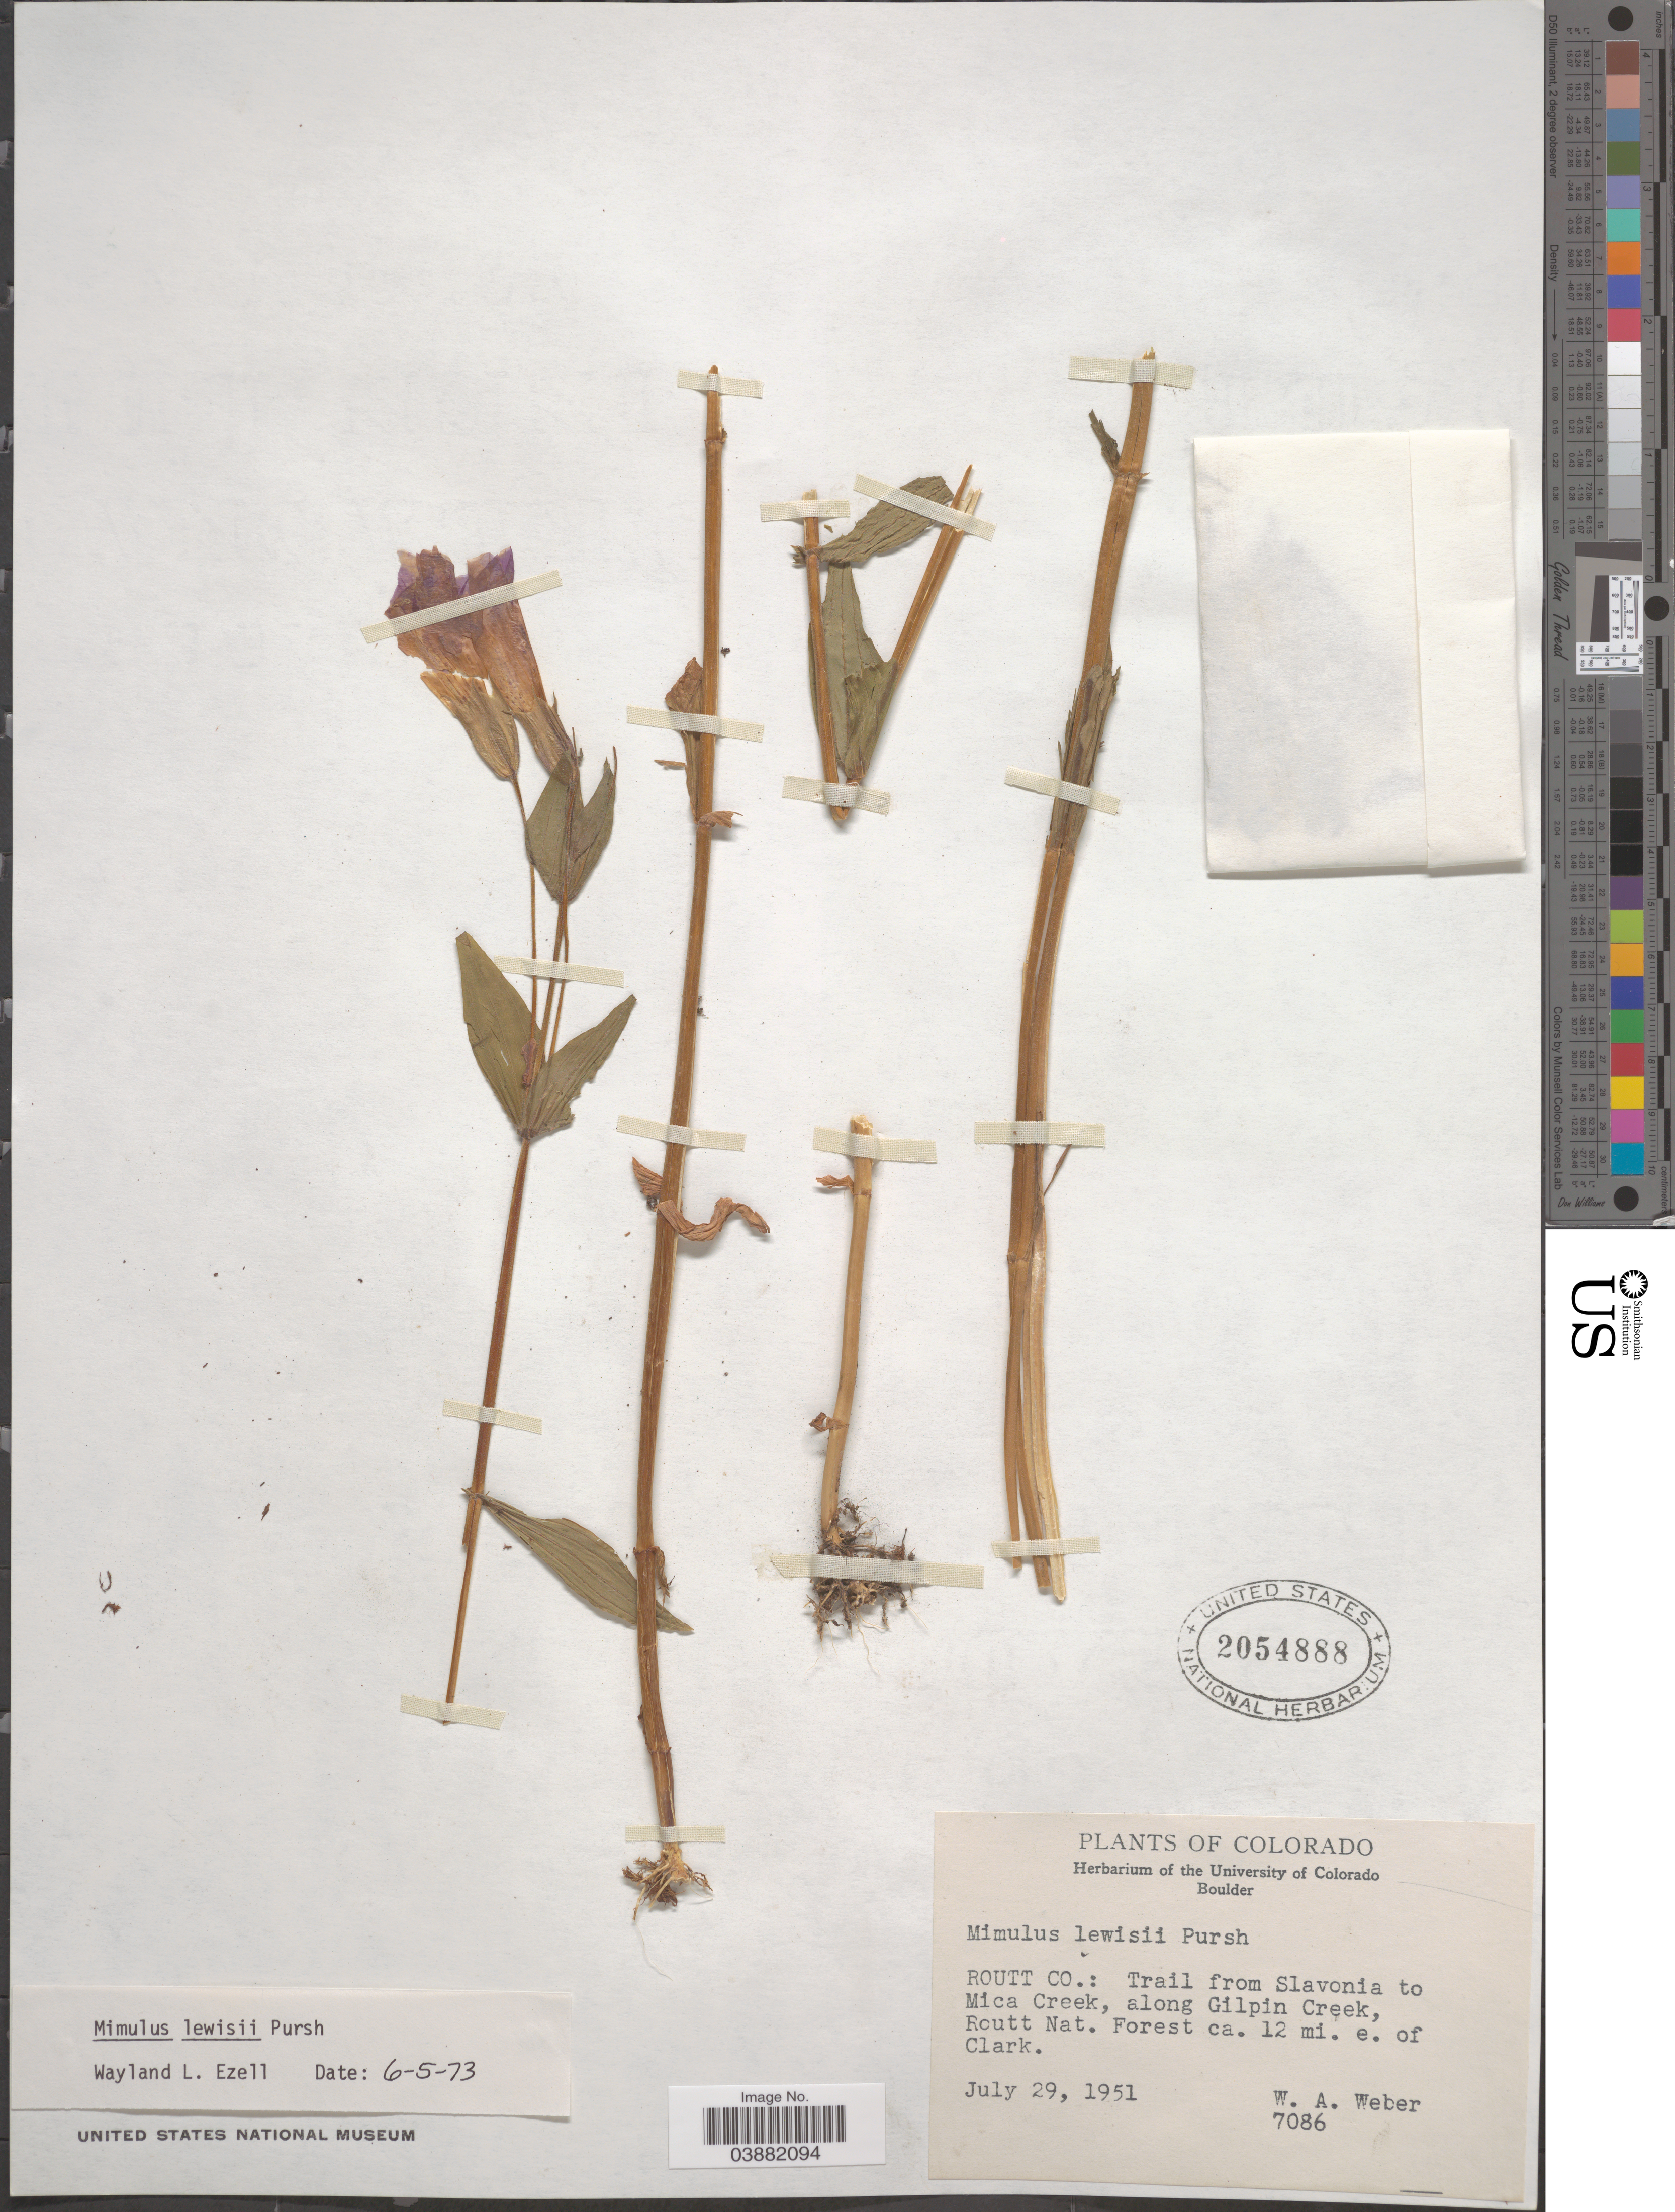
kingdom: Plantae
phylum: Tracheophyta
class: Magnoliopsida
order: Lamiales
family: Phrymaceae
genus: Mimulus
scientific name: Mimulus lewisii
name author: Pursh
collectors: W. A. Weber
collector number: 7086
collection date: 1951-07-29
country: United States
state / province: Colorado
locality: Routt Co.: Trail from Slavonia to Mica Creek, along Gilpin Creek, Routt Nat. Forest ca. 12 mi. e. of Clark.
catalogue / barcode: US 2054888